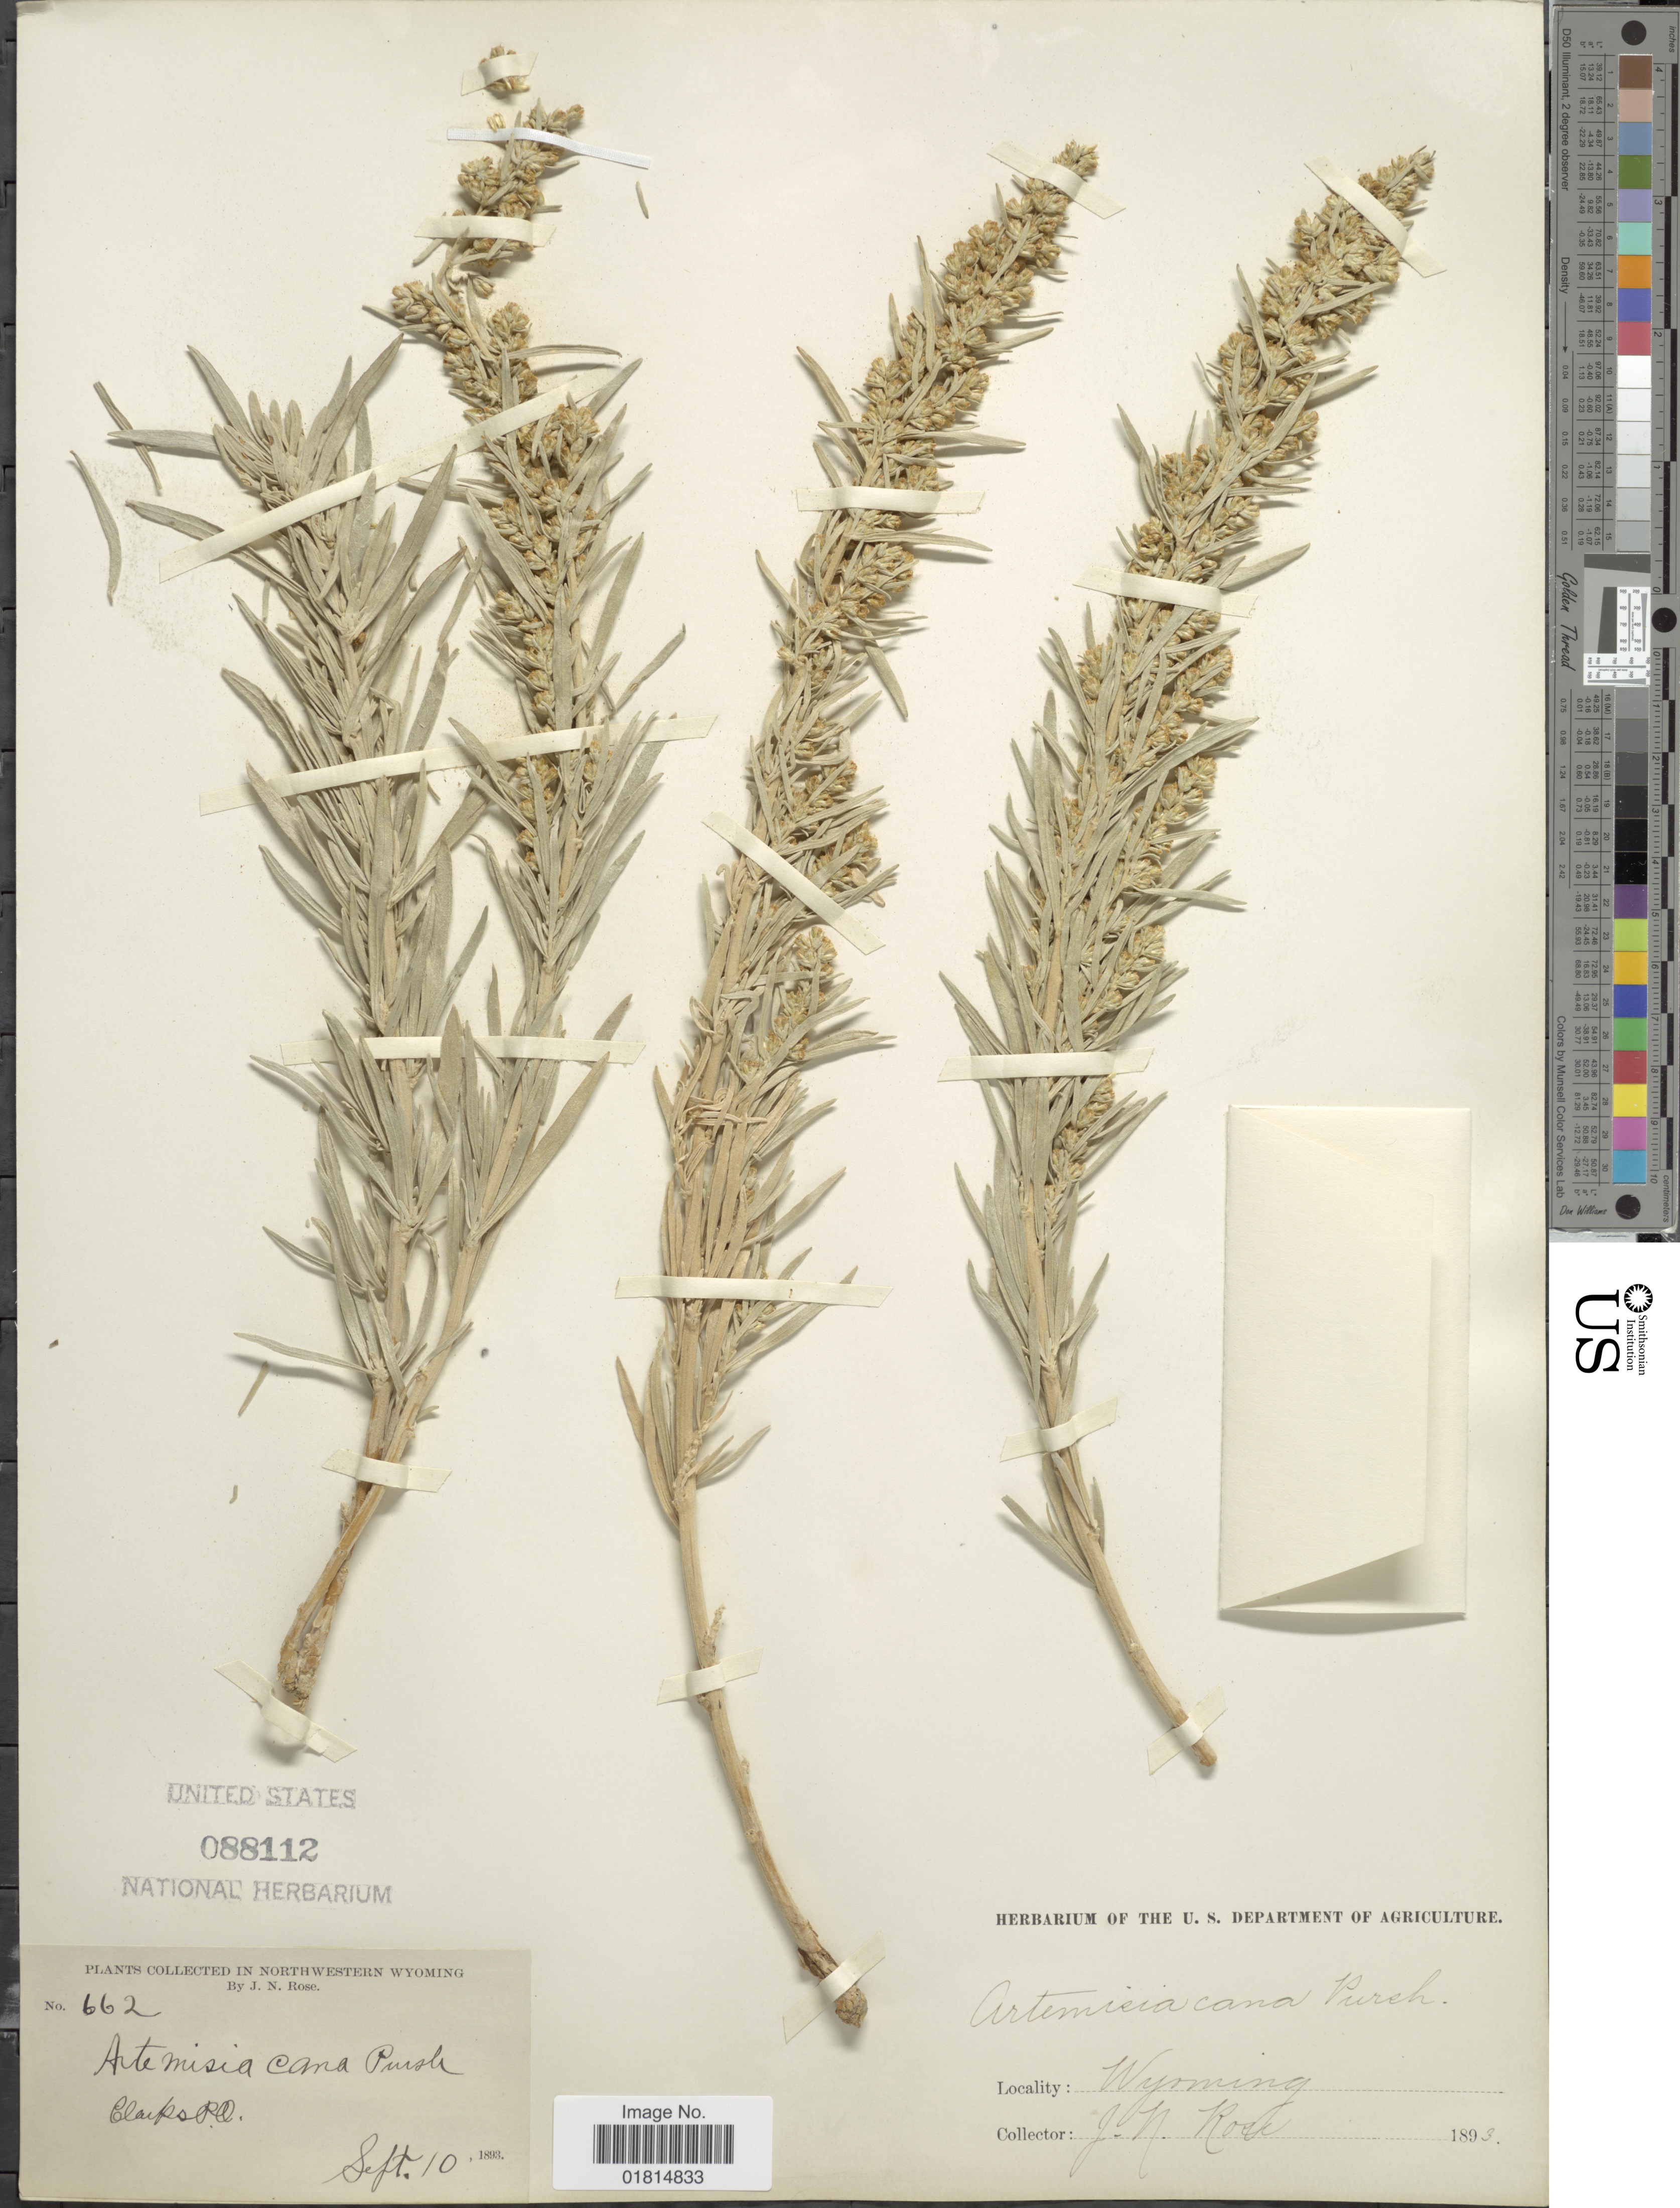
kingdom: Plantae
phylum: Tracheophyta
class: Magnoliopsida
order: Asterales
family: Asteraceae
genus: Artemisia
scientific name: Artemisia cana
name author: Pursh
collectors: J. N. Rose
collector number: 662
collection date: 1893-09-10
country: United States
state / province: Wyoming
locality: Northwestern Wyoming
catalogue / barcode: US 88112